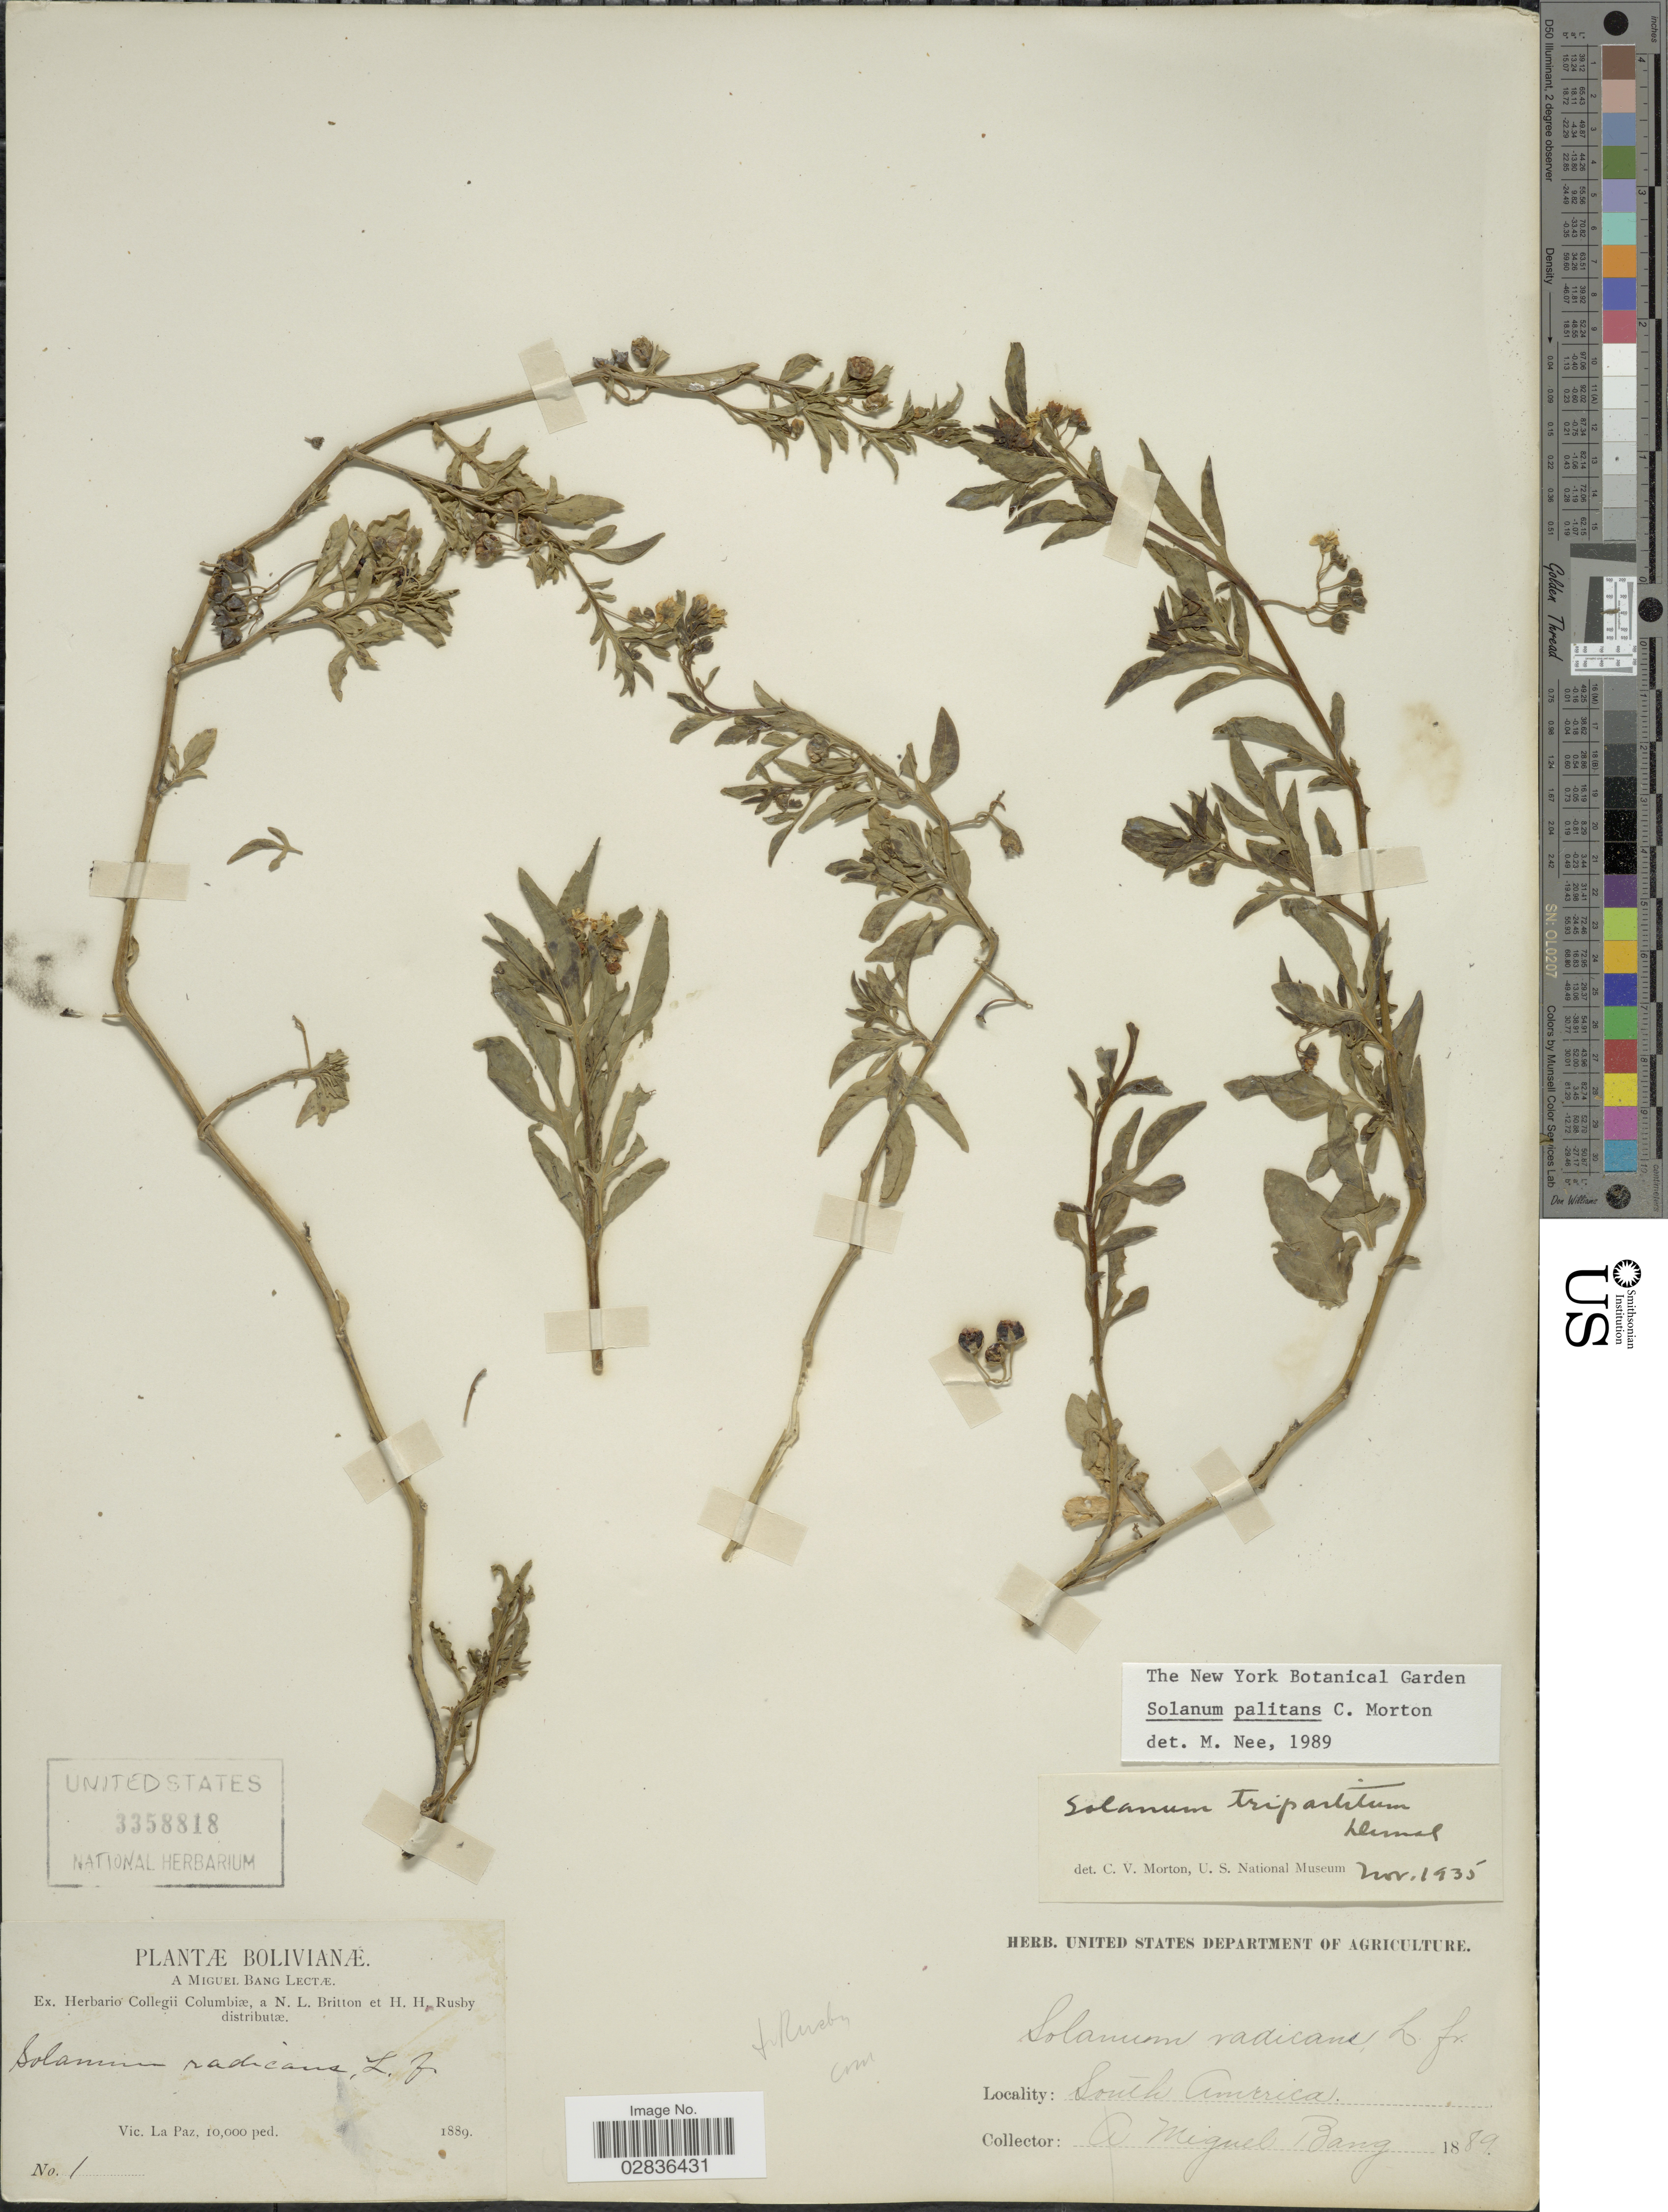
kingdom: Plantae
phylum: Tracheophyta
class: Magnoliopsida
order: Solanales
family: Solanaceae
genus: Solanum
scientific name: Solanum palitans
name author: C.V. Morton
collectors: M. Bang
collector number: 1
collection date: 1889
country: Bolivia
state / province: La Paz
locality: Vic. La Paz.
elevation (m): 3048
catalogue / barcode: US 3358818